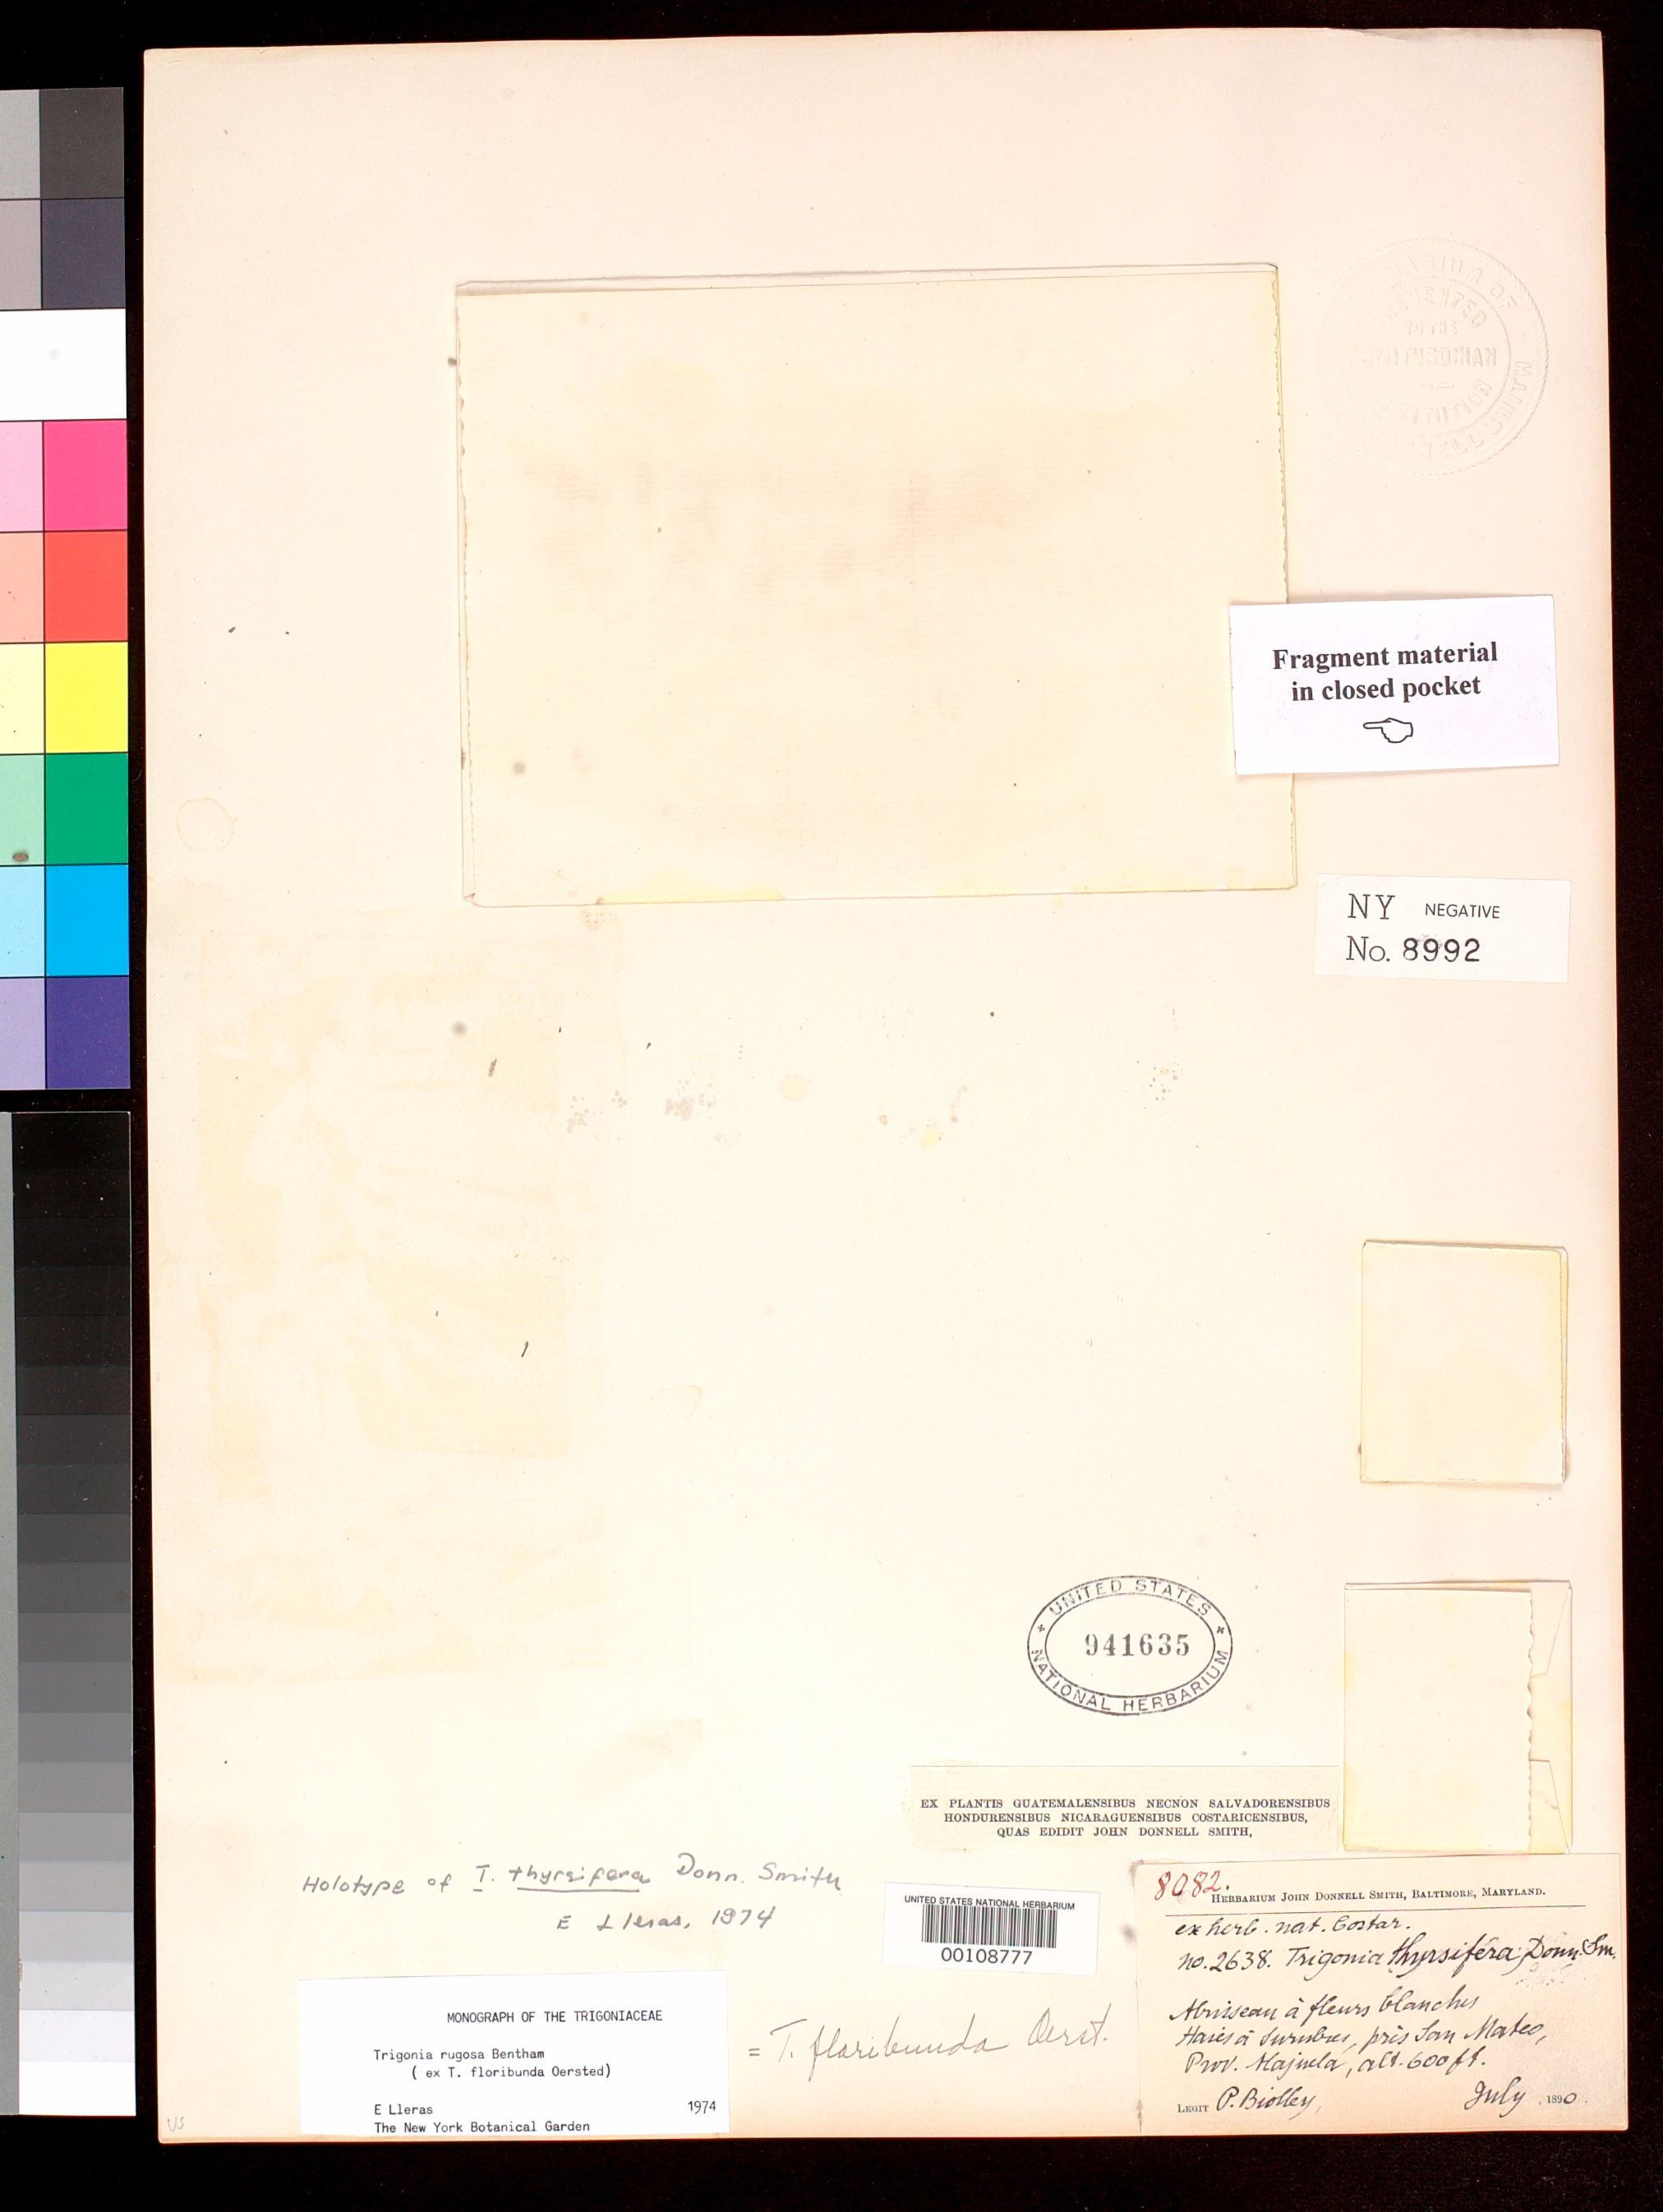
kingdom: Plantae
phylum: Tracheophyta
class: Magnoliopsida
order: Malpighiales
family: Trigoniaceae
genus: Trigonia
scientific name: Trigonia thyrsifolia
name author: Donn. Sm.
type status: Type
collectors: P. Biolley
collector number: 2638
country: Costa Rica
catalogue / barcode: US 941635